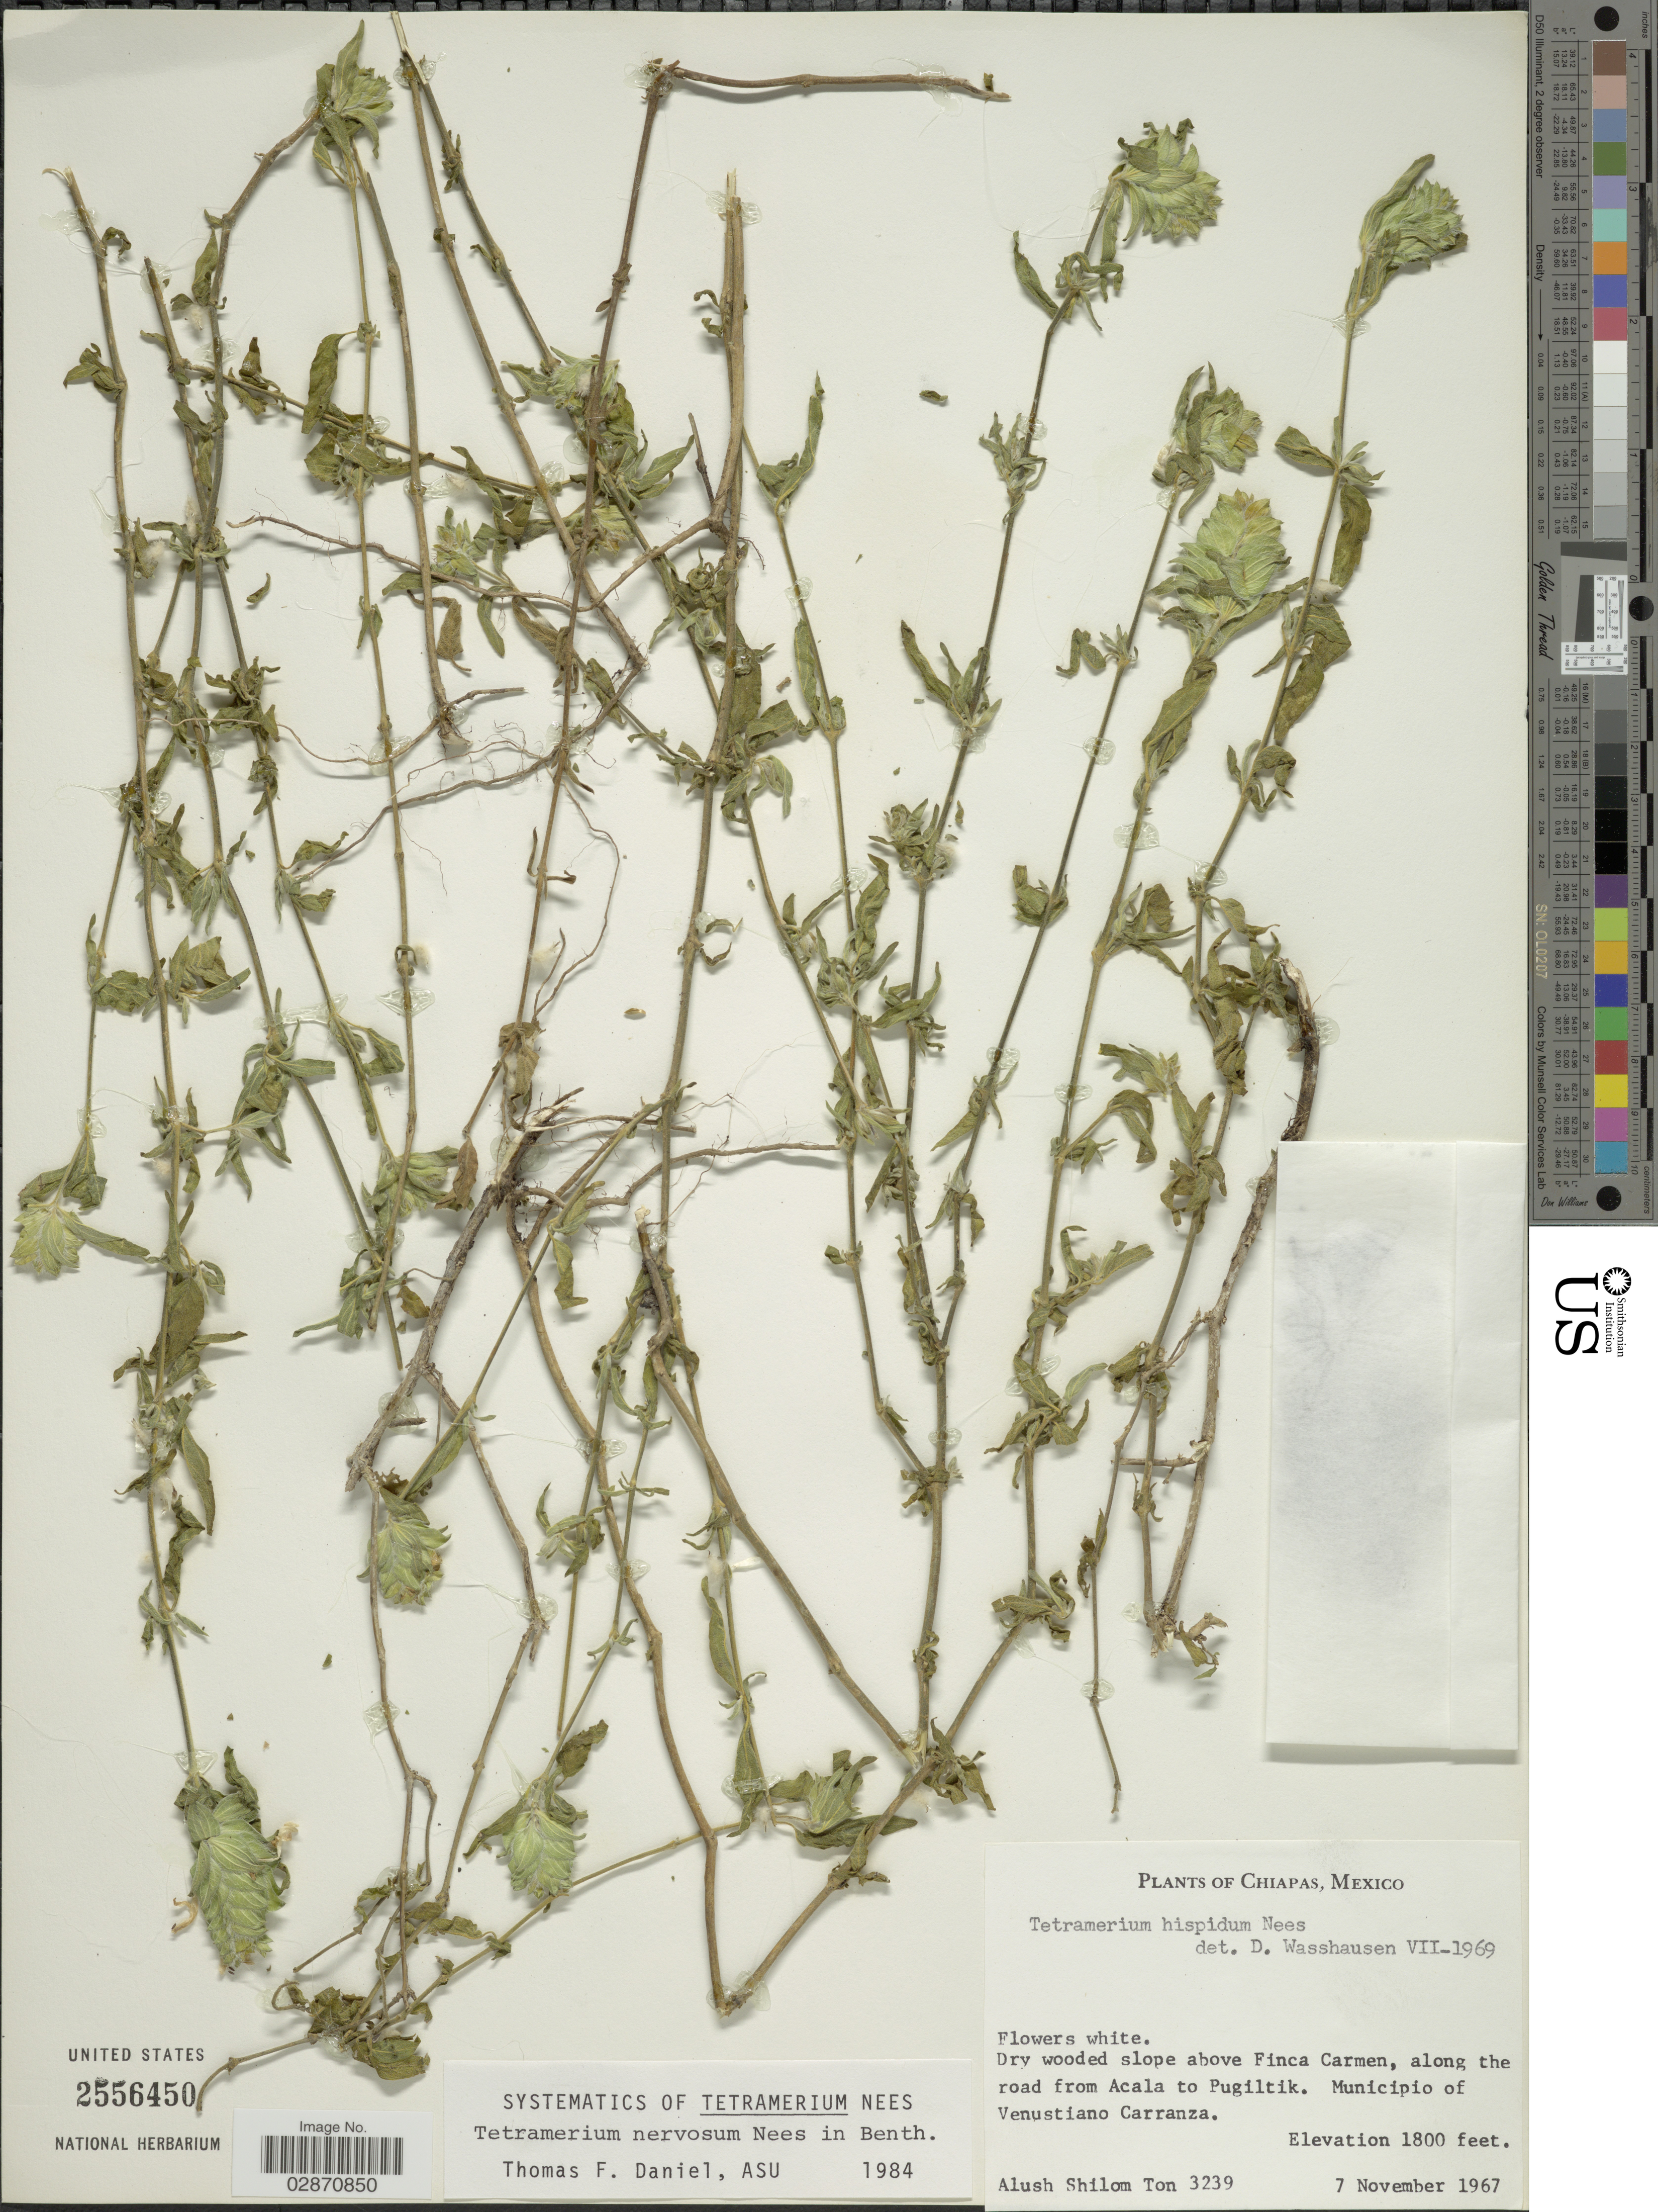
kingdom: Plantae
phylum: Tracheophyta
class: Magnoliopsida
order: Lamiales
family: Acanthaceae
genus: Tetramerium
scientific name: Tetramerium nervosum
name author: Nees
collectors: A. M. Ton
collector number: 3239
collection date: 1967-11-07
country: Mexico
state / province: Chiapas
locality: Slope above Finca Carmen, along the road from Acala to Pugiltik. Municipio of Venustiano Carranza.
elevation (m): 549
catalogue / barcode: US 2556450